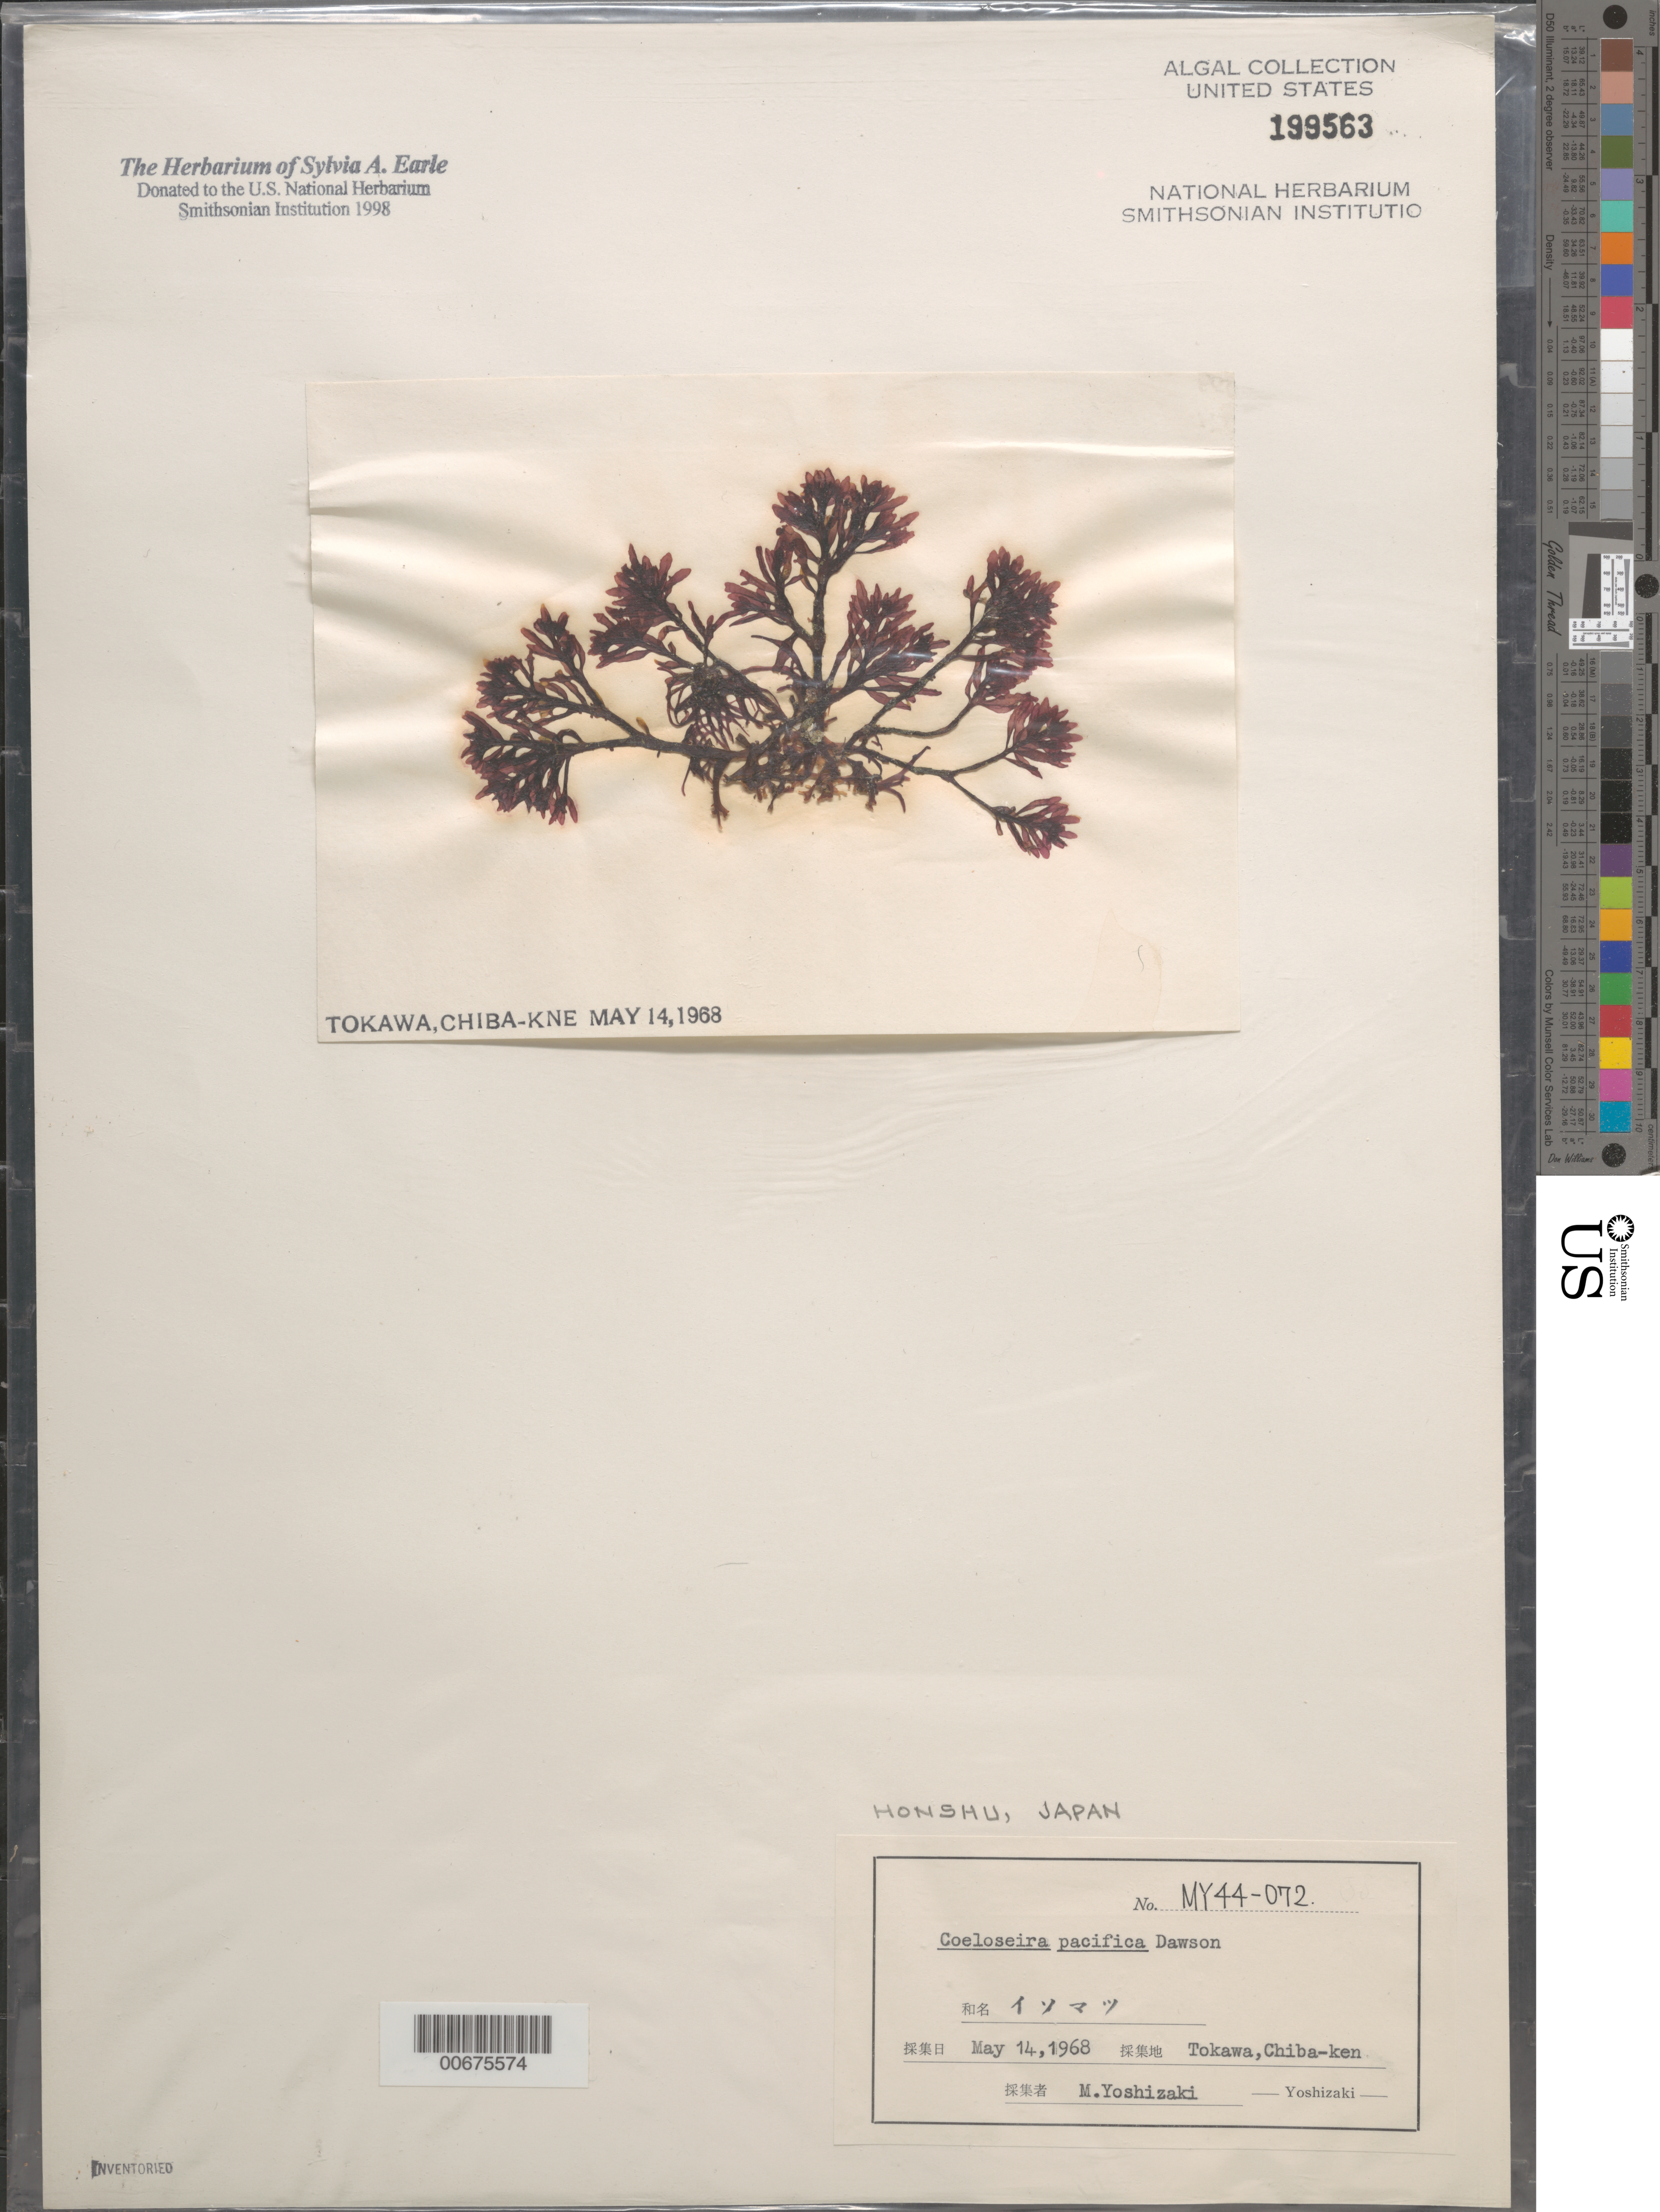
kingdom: Plantae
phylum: Rhodophyta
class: Florideophyceae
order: Rhodymeniales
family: Champiaceae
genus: Gastroclonium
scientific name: Gastroclonium pacificum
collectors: M. Yoshizaki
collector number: My 44-072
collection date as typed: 14 May 1968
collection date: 1968-05-14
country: Japan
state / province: Tiba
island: Honshu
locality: Tokawa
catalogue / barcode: US 199563